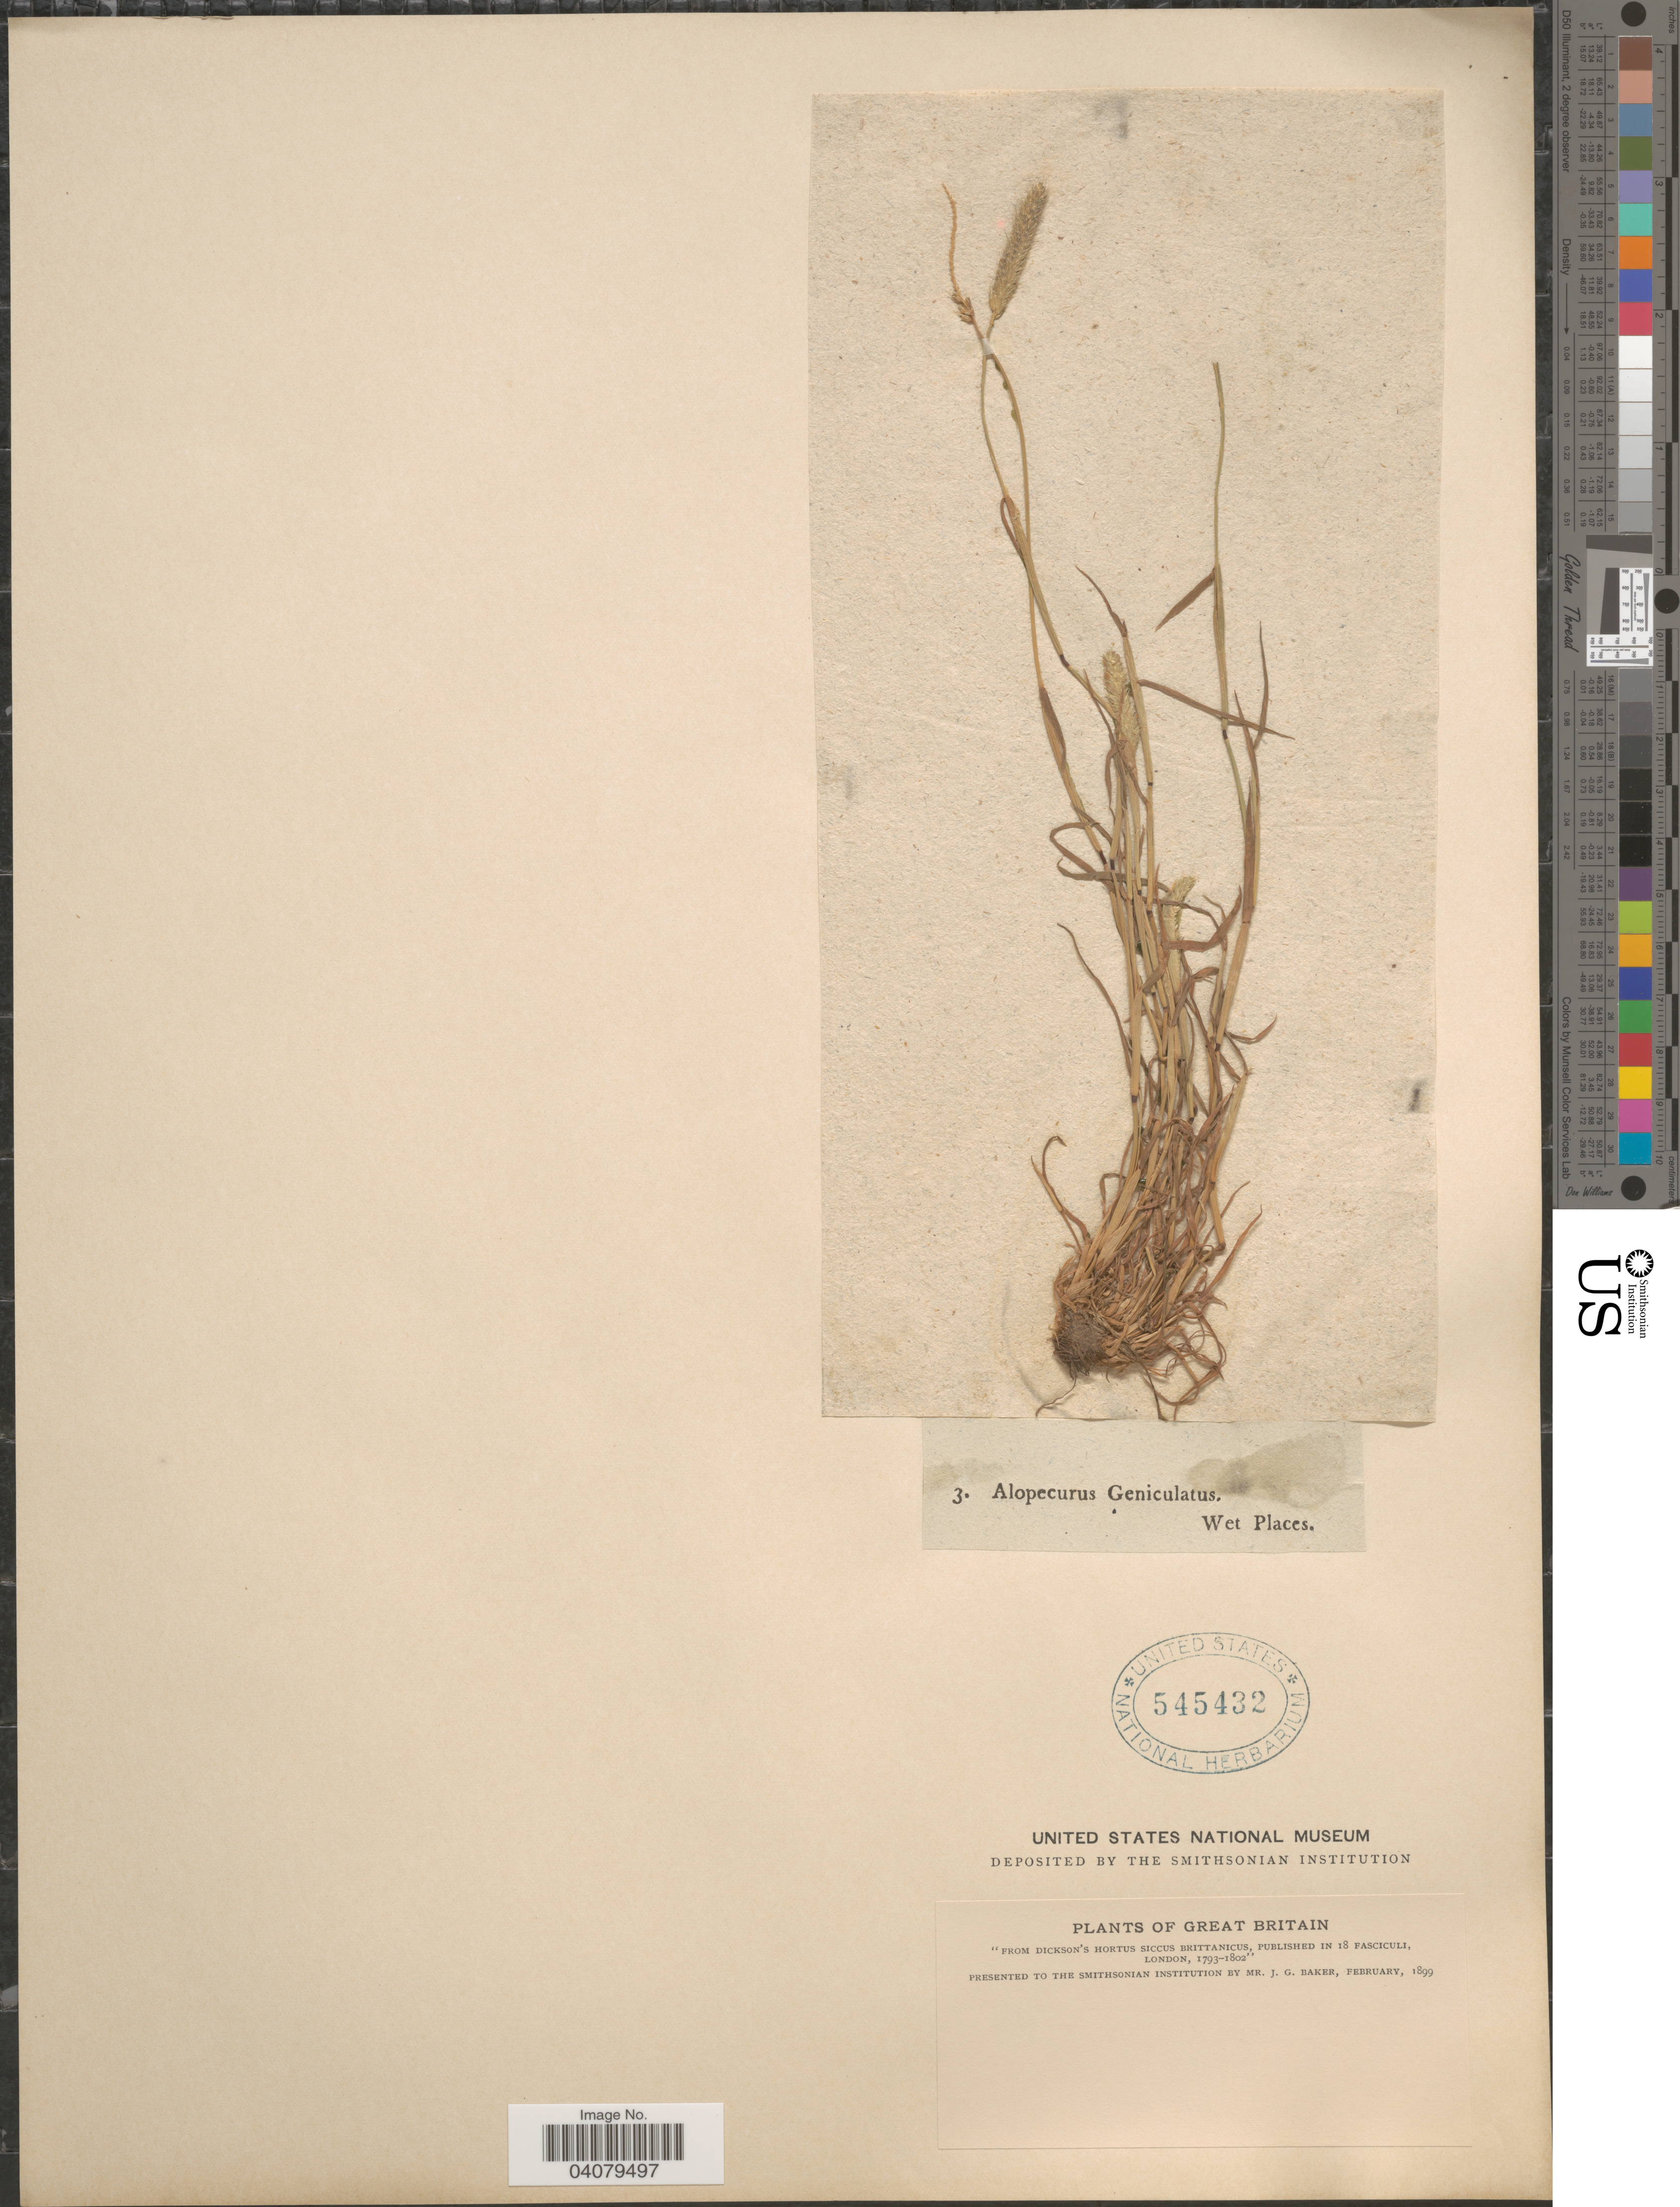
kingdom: Plantae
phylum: Tracheophyta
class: Liliopsida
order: Poales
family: Poaceae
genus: Alopecurus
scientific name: Alopecurus geniculatus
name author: L.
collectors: J. G. Baker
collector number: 3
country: United Kingdom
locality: Great Britain.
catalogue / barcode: US 545432